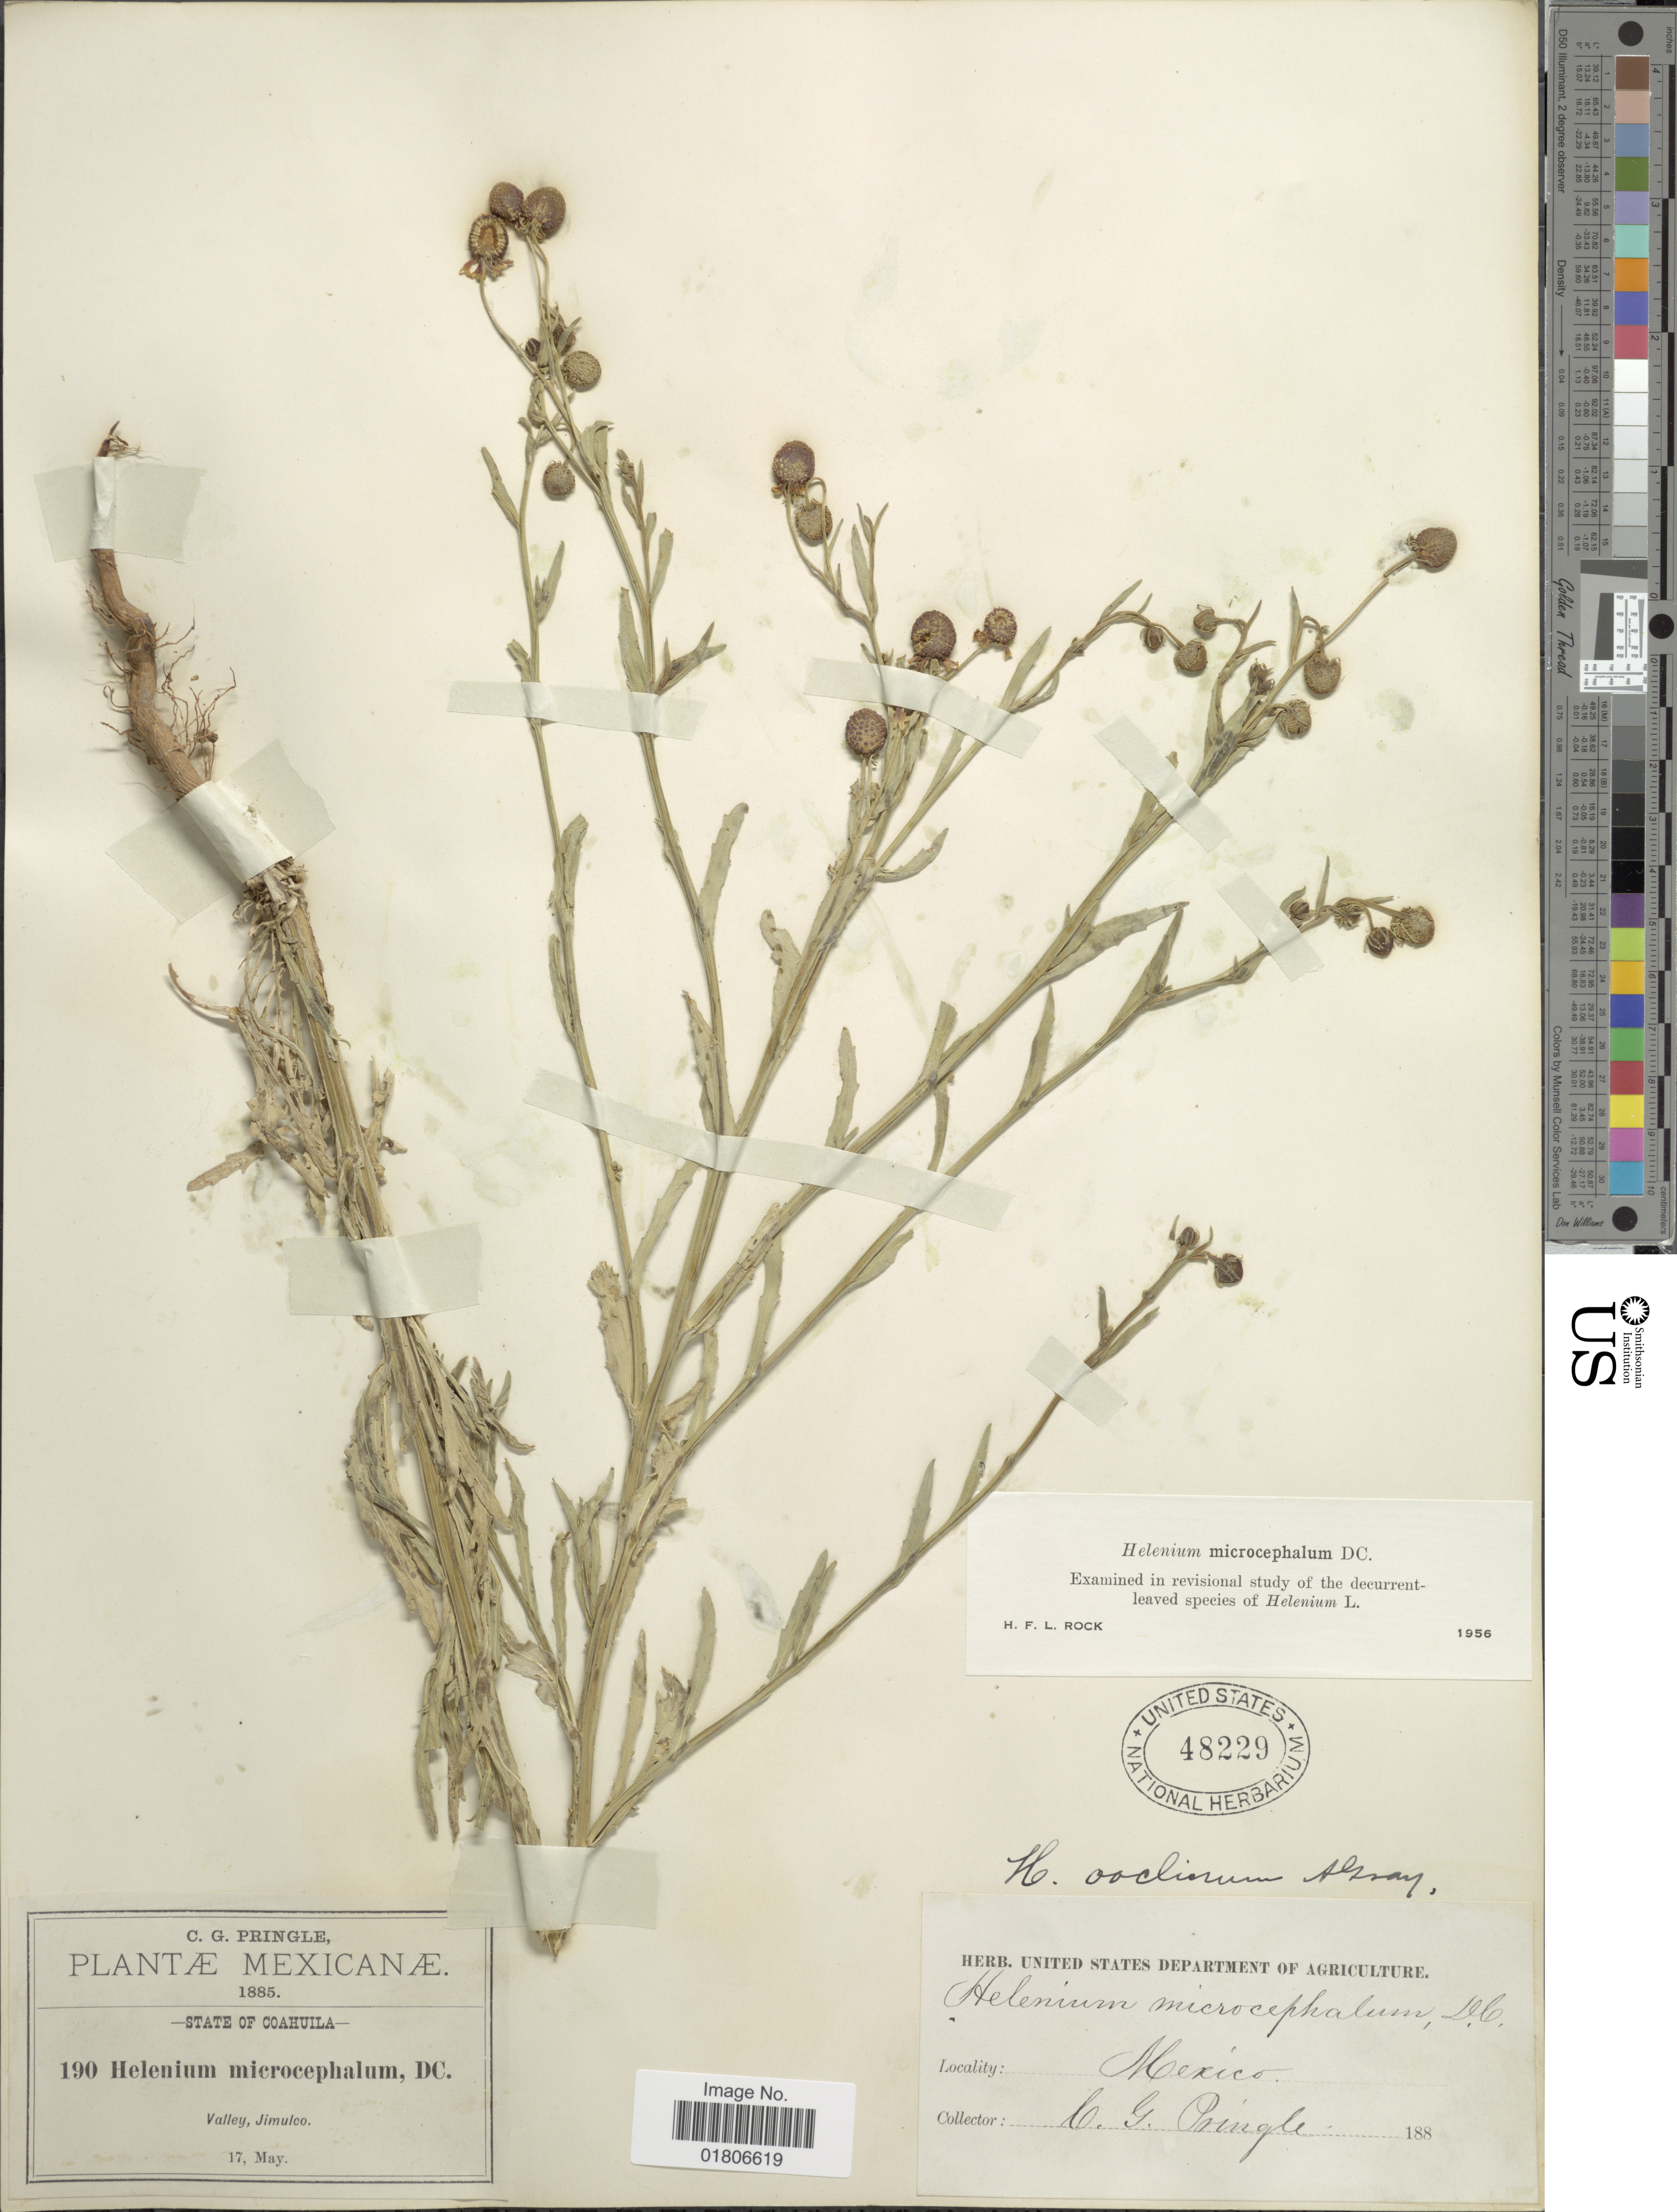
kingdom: Plantae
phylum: Tracheophyta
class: Magnoliopsida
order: Asterales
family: Asteraceae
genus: Helenium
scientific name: Helenium microcephalum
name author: DC.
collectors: C. G. Pringle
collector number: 190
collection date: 1885-05-17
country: Mexico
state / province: Coahuila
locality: Valley, Jimulco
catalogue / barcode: US 48229